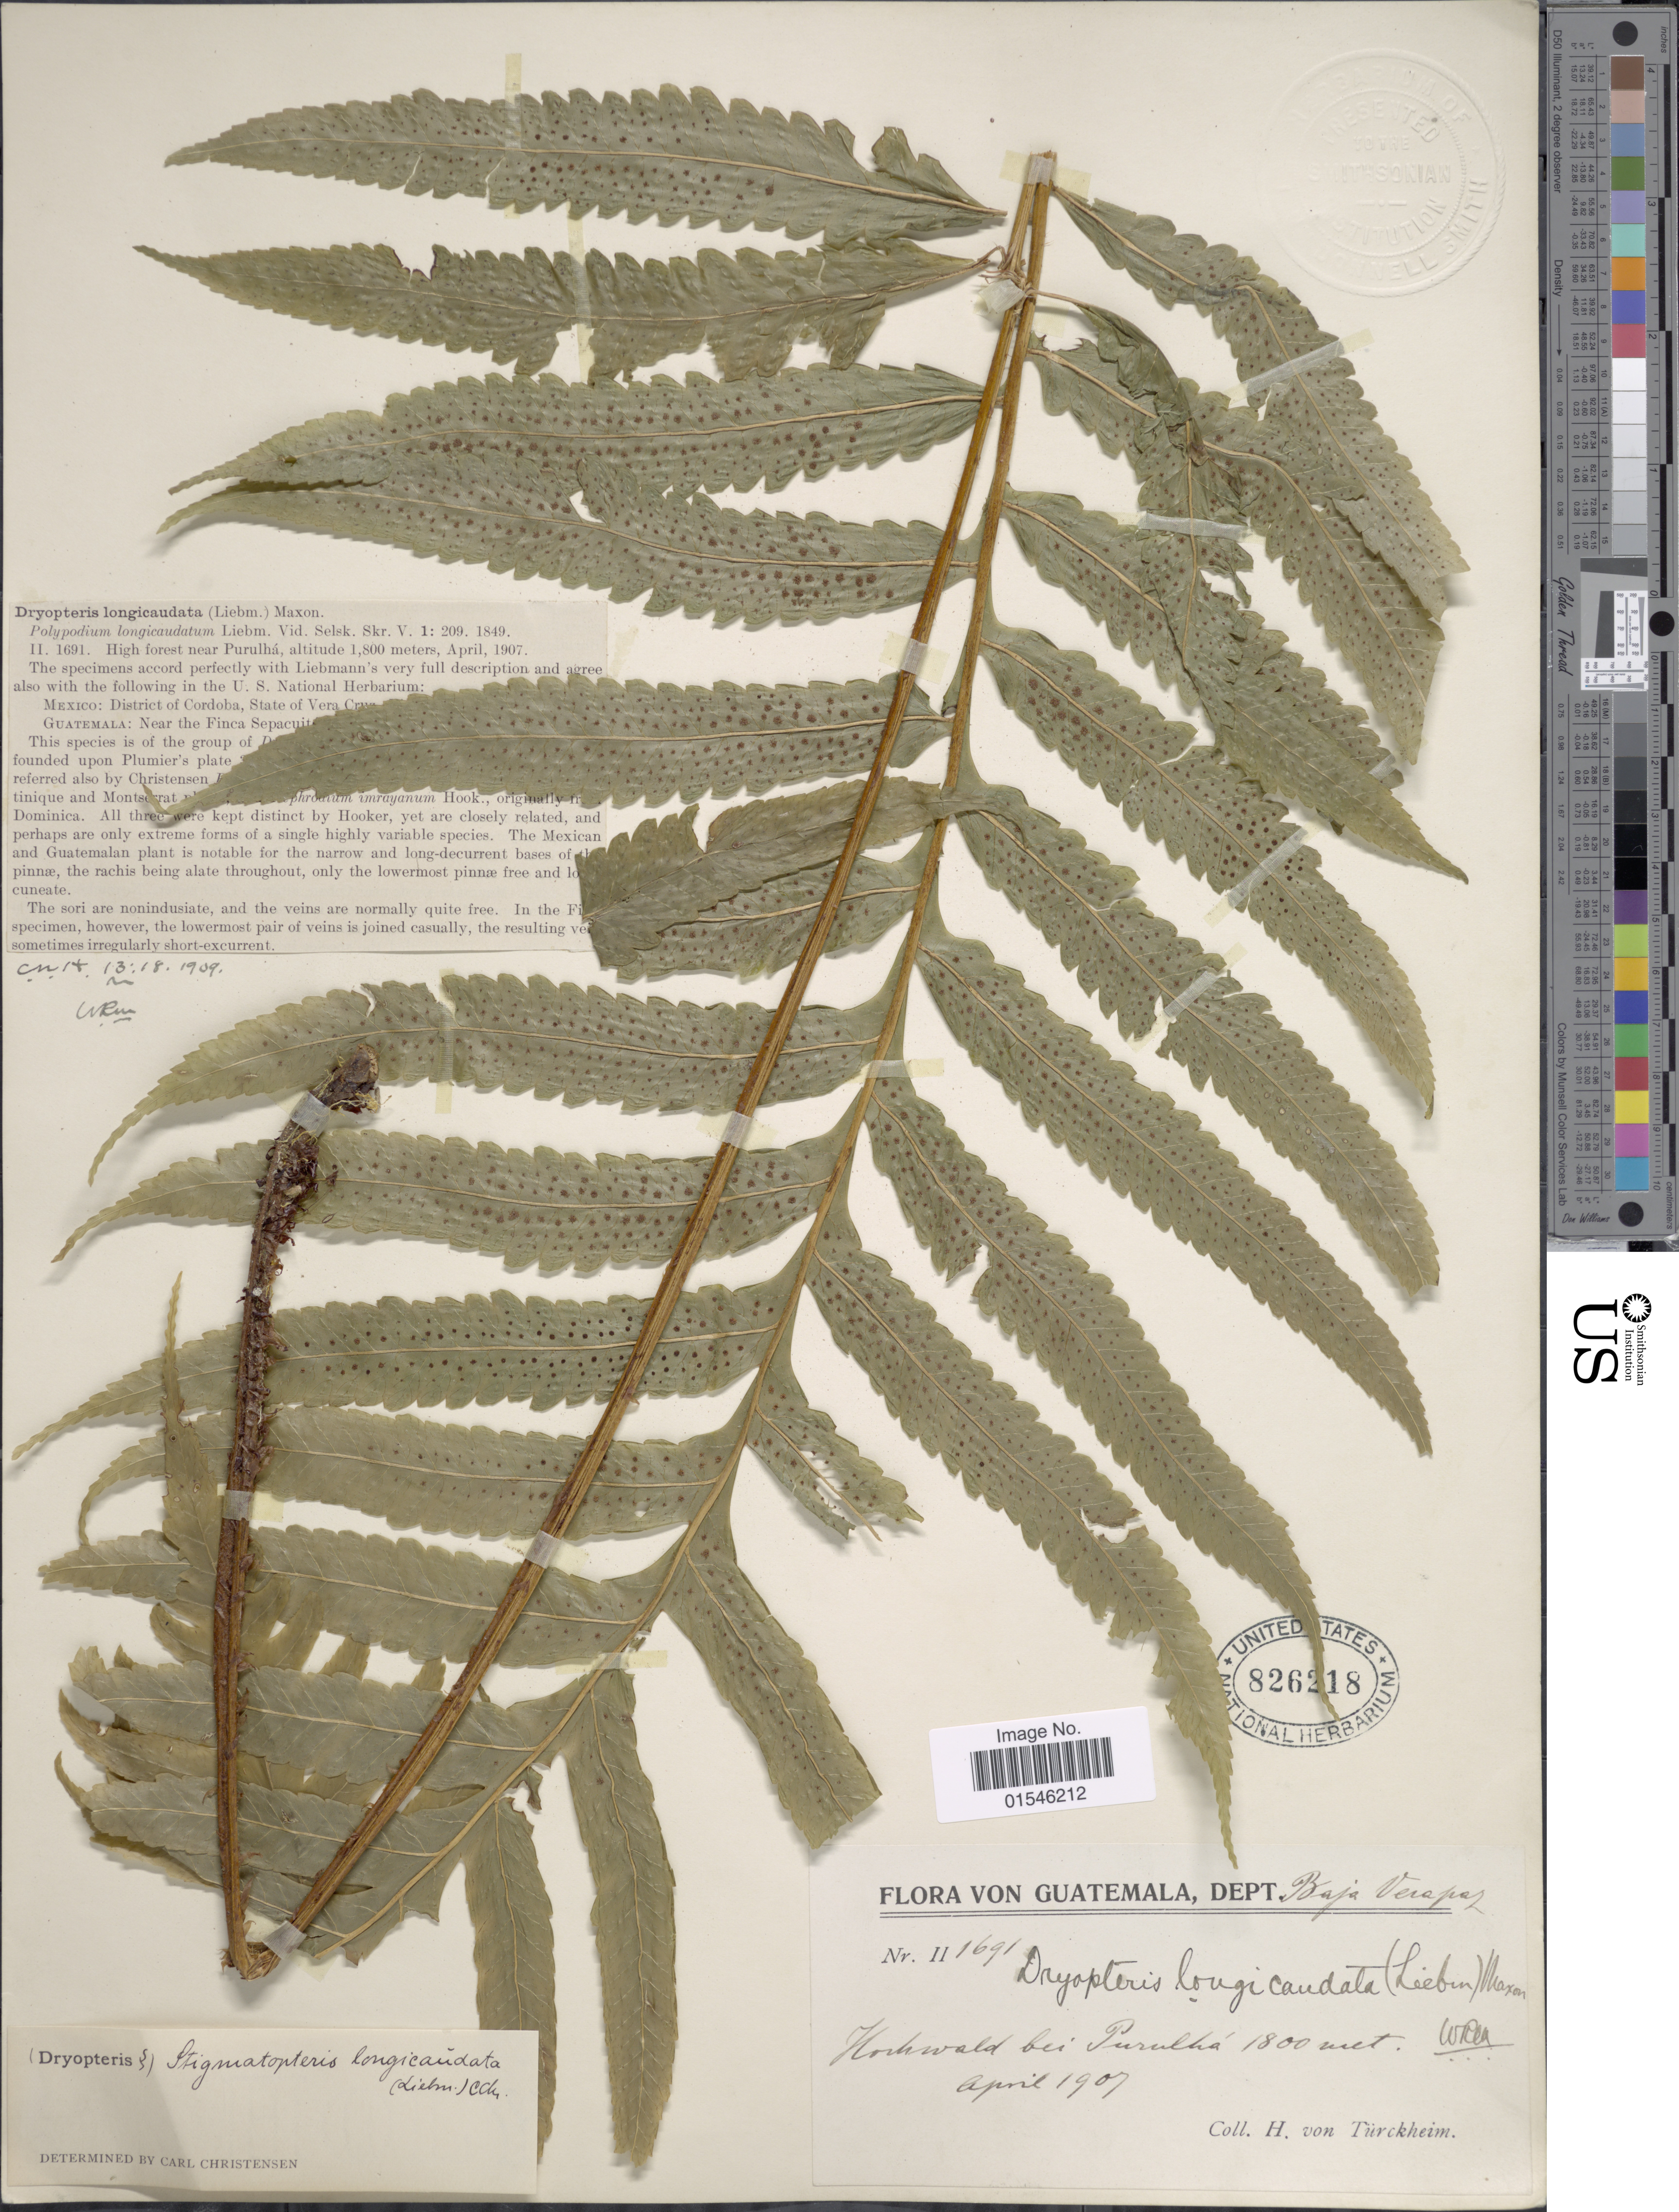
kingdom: Plantae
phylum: Tracheophyta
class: Polypodiopsida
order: Polypodiales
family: Dryopteridaceae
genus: Stigmatopteris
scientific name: Stigmatopteris longicaudata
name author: (Leibm.) C. Chr.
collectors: H. von Türckheim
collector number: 1691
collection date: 1907-04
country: Guatemala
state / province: Baja Verapaz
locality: Hochwald bei Purulhá [high forest at Purulhá]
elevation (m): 1800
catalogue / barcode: US 826218